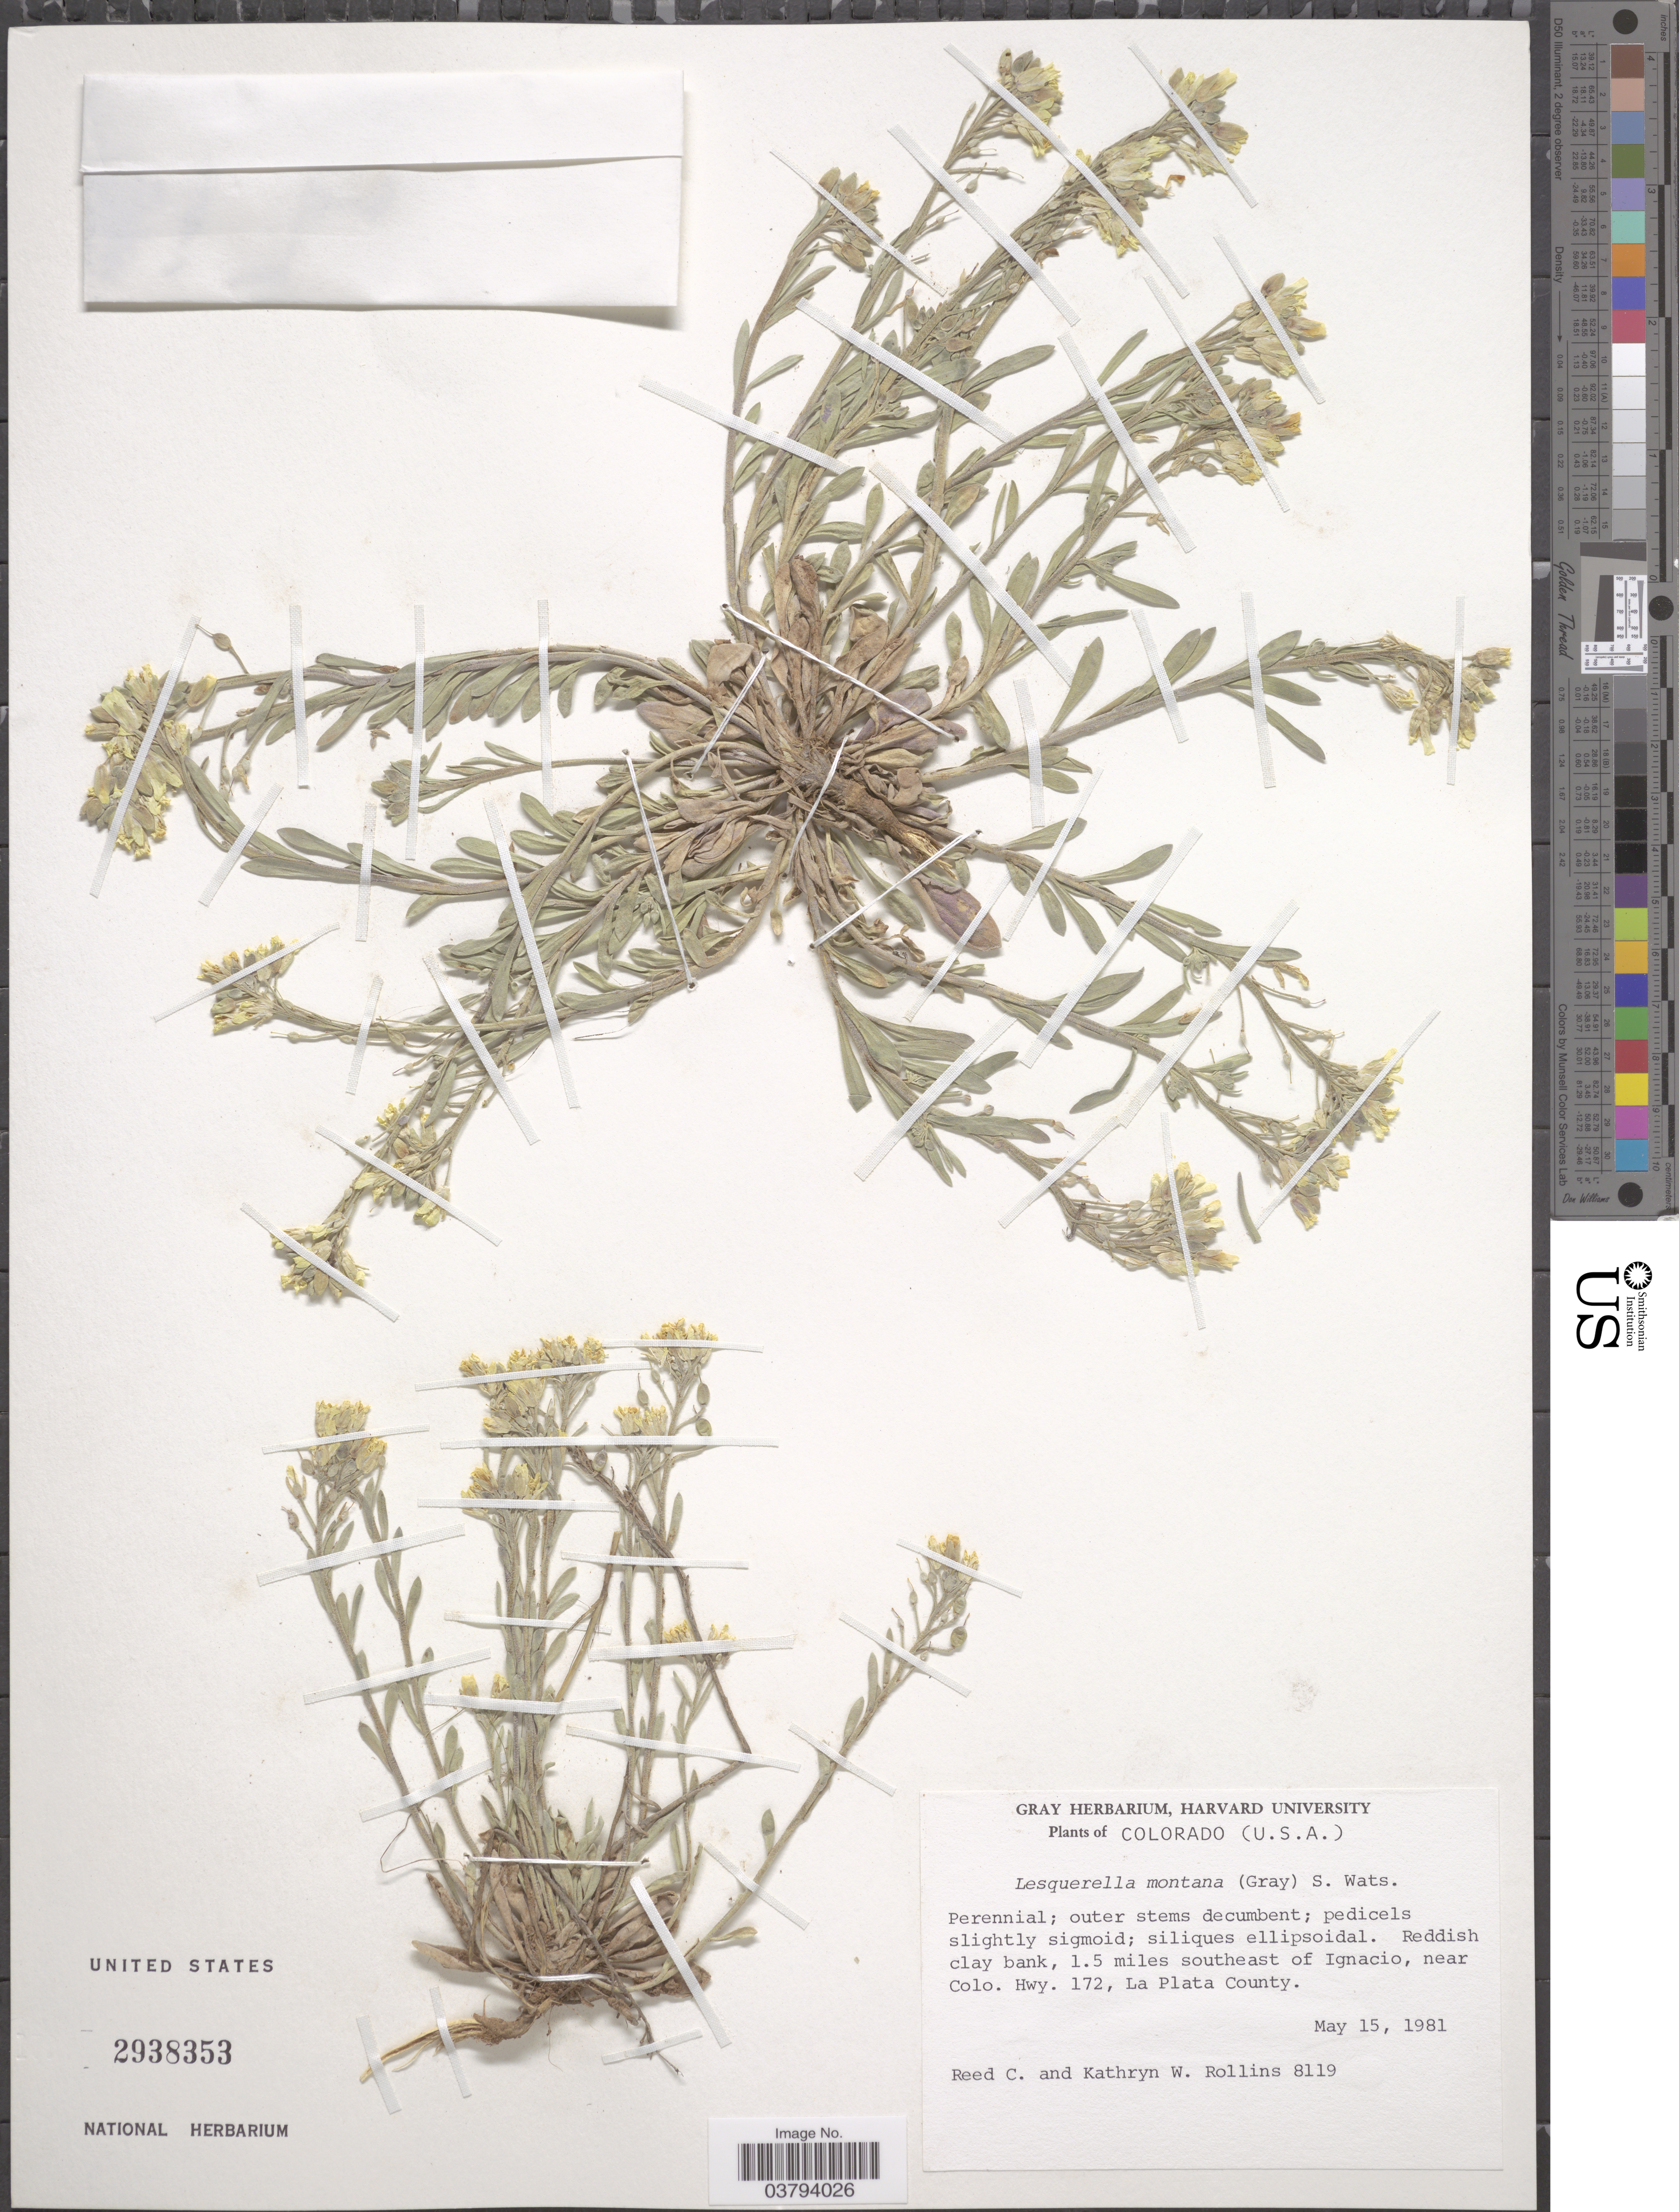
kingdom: Plantae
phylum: Tracheophyta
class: Magnoliopsida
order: Brassicales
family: Brassicaceae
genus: Lesquerella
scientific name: Lesquerella montana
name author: (A. Gray) S. Watson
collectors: R. C. Rollins & K. W. Rollins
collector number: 8119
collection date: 1981-05-15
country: United States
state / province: Colorado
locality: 1.5 miles southeast of Ignacio, near Colo. Hwy. 172, La Plata County.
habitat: reddish clay bank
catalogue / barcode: US 2938353